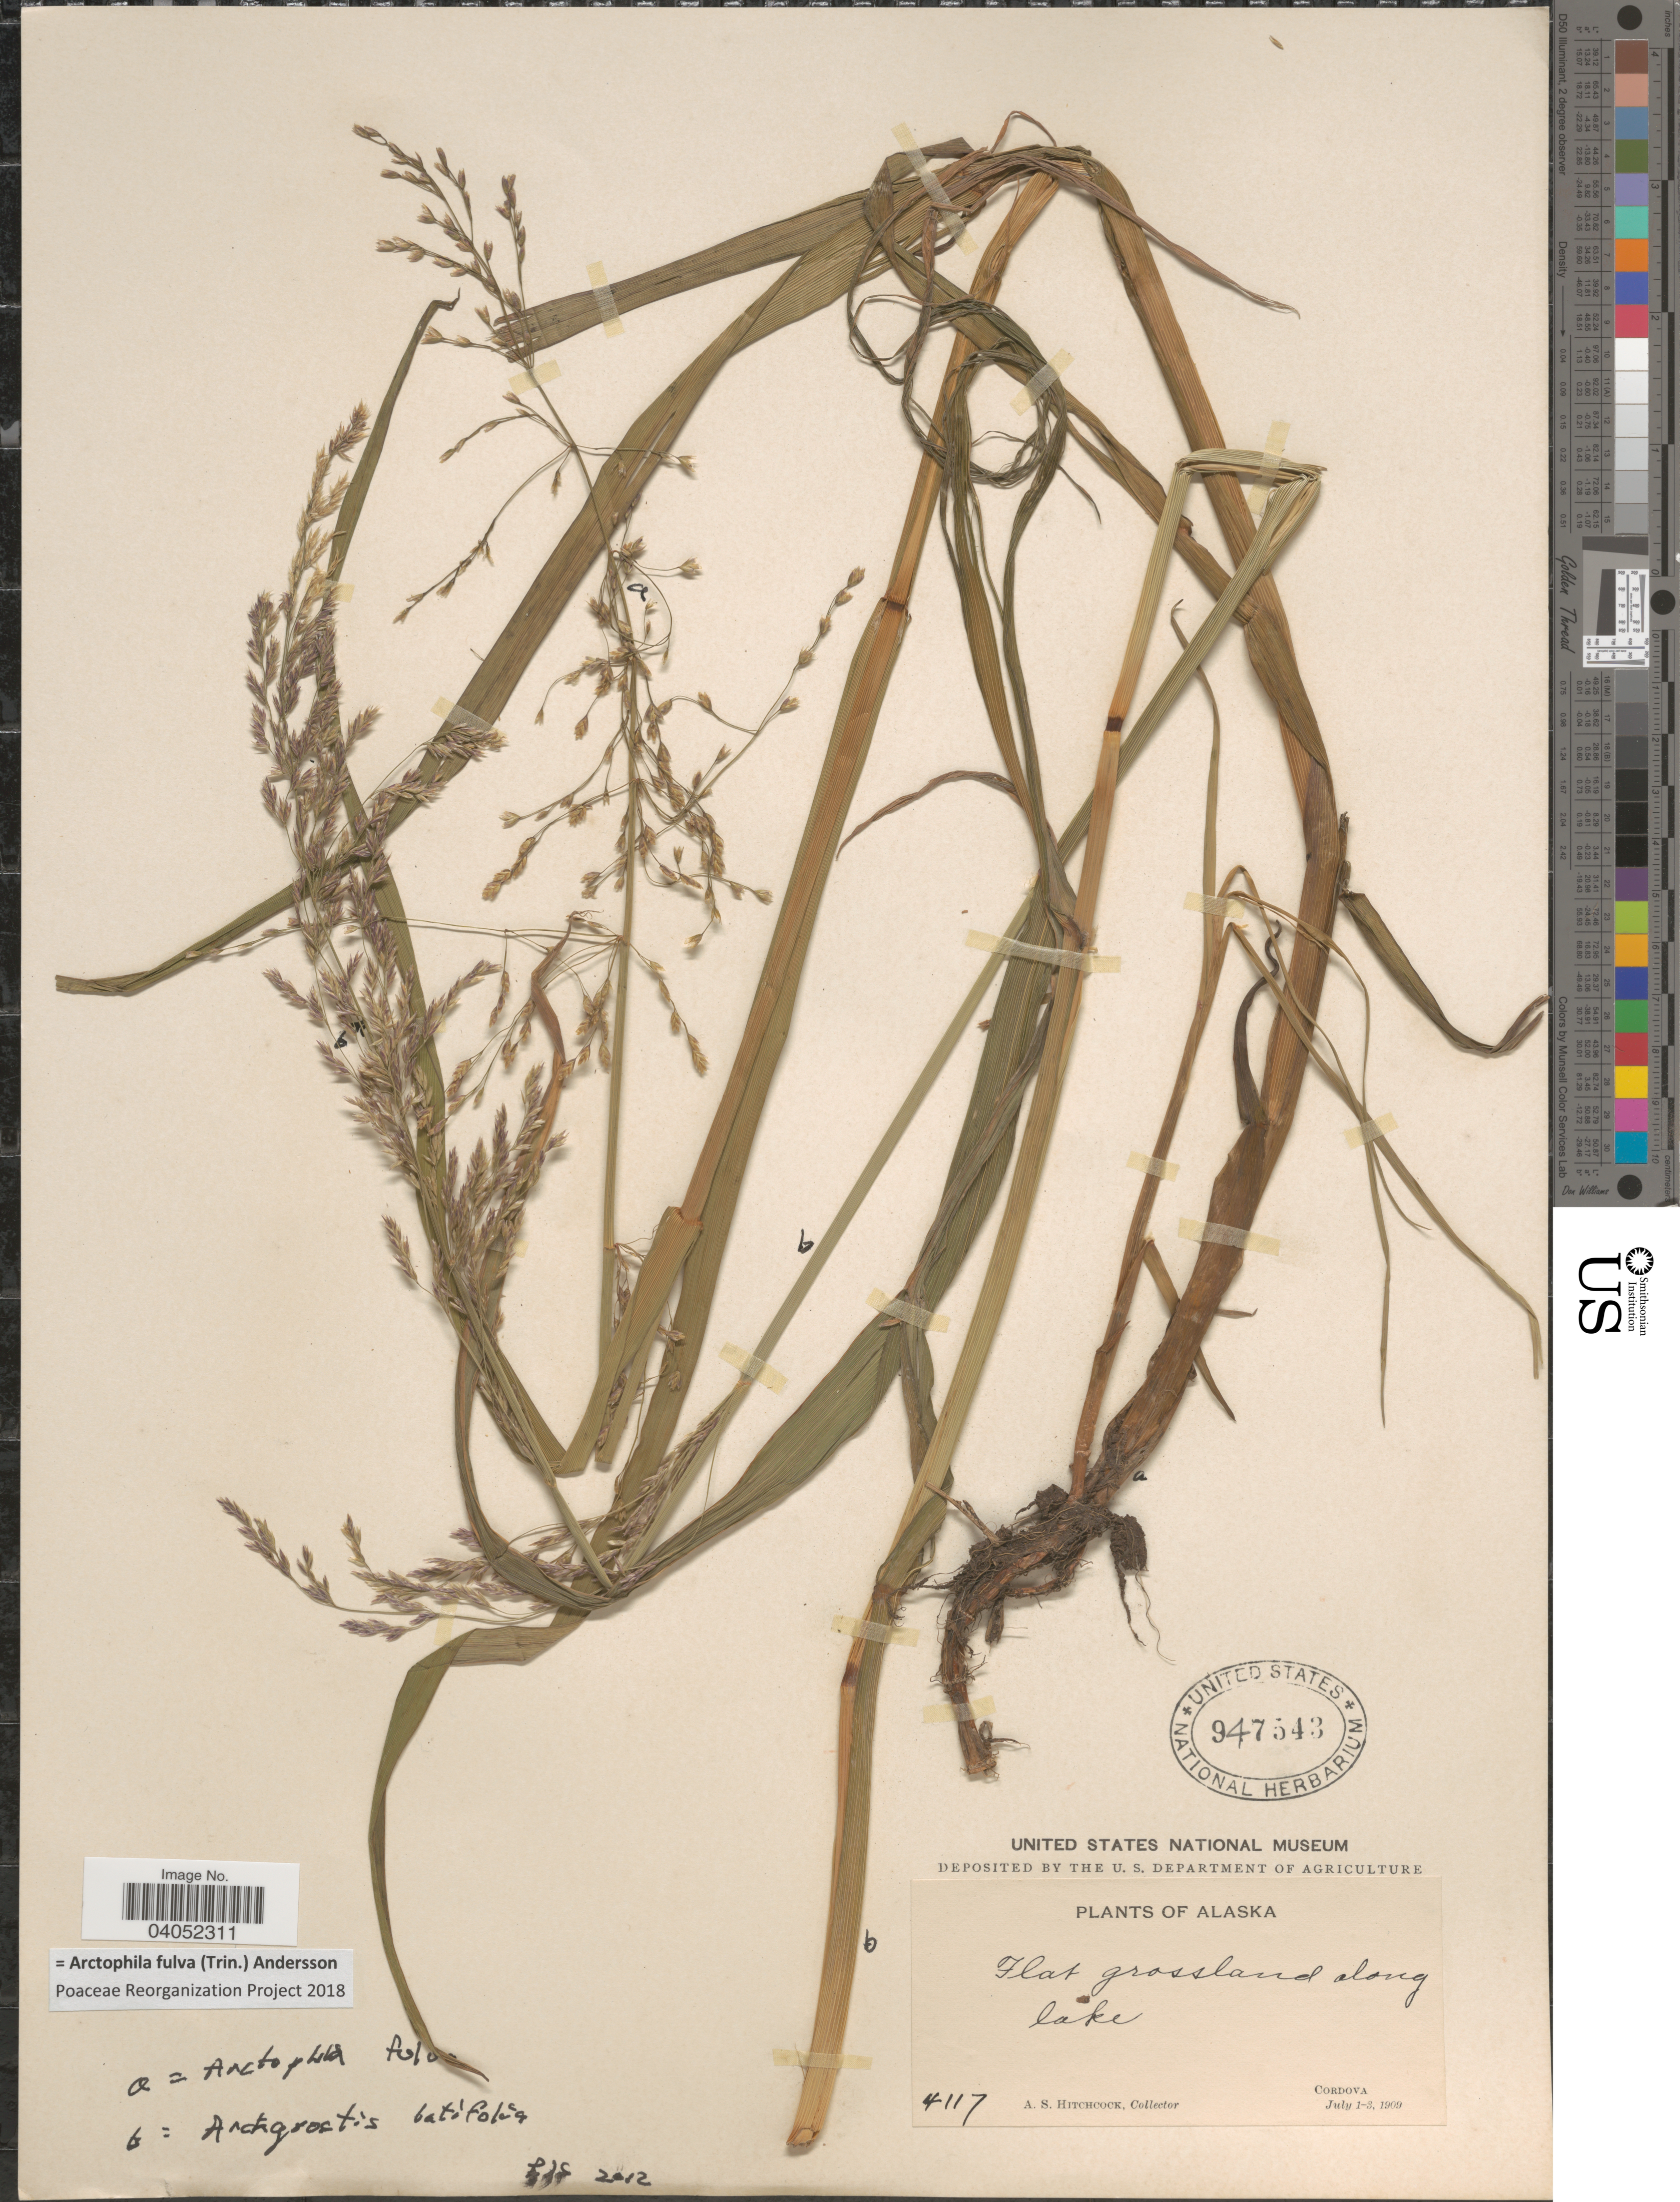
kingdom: Plantae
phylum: Tracheophyta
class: Liliopsida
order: Poales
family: Poaceae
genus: Arctophila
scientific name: Arctophila fulva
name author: (Trin.) Andersson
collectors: A. S. Hitchcock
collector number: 4117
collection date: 1909-07-01/1909-07-03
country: United States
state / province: Alaska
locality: Along lake, Cordova.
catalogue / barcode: US 947543